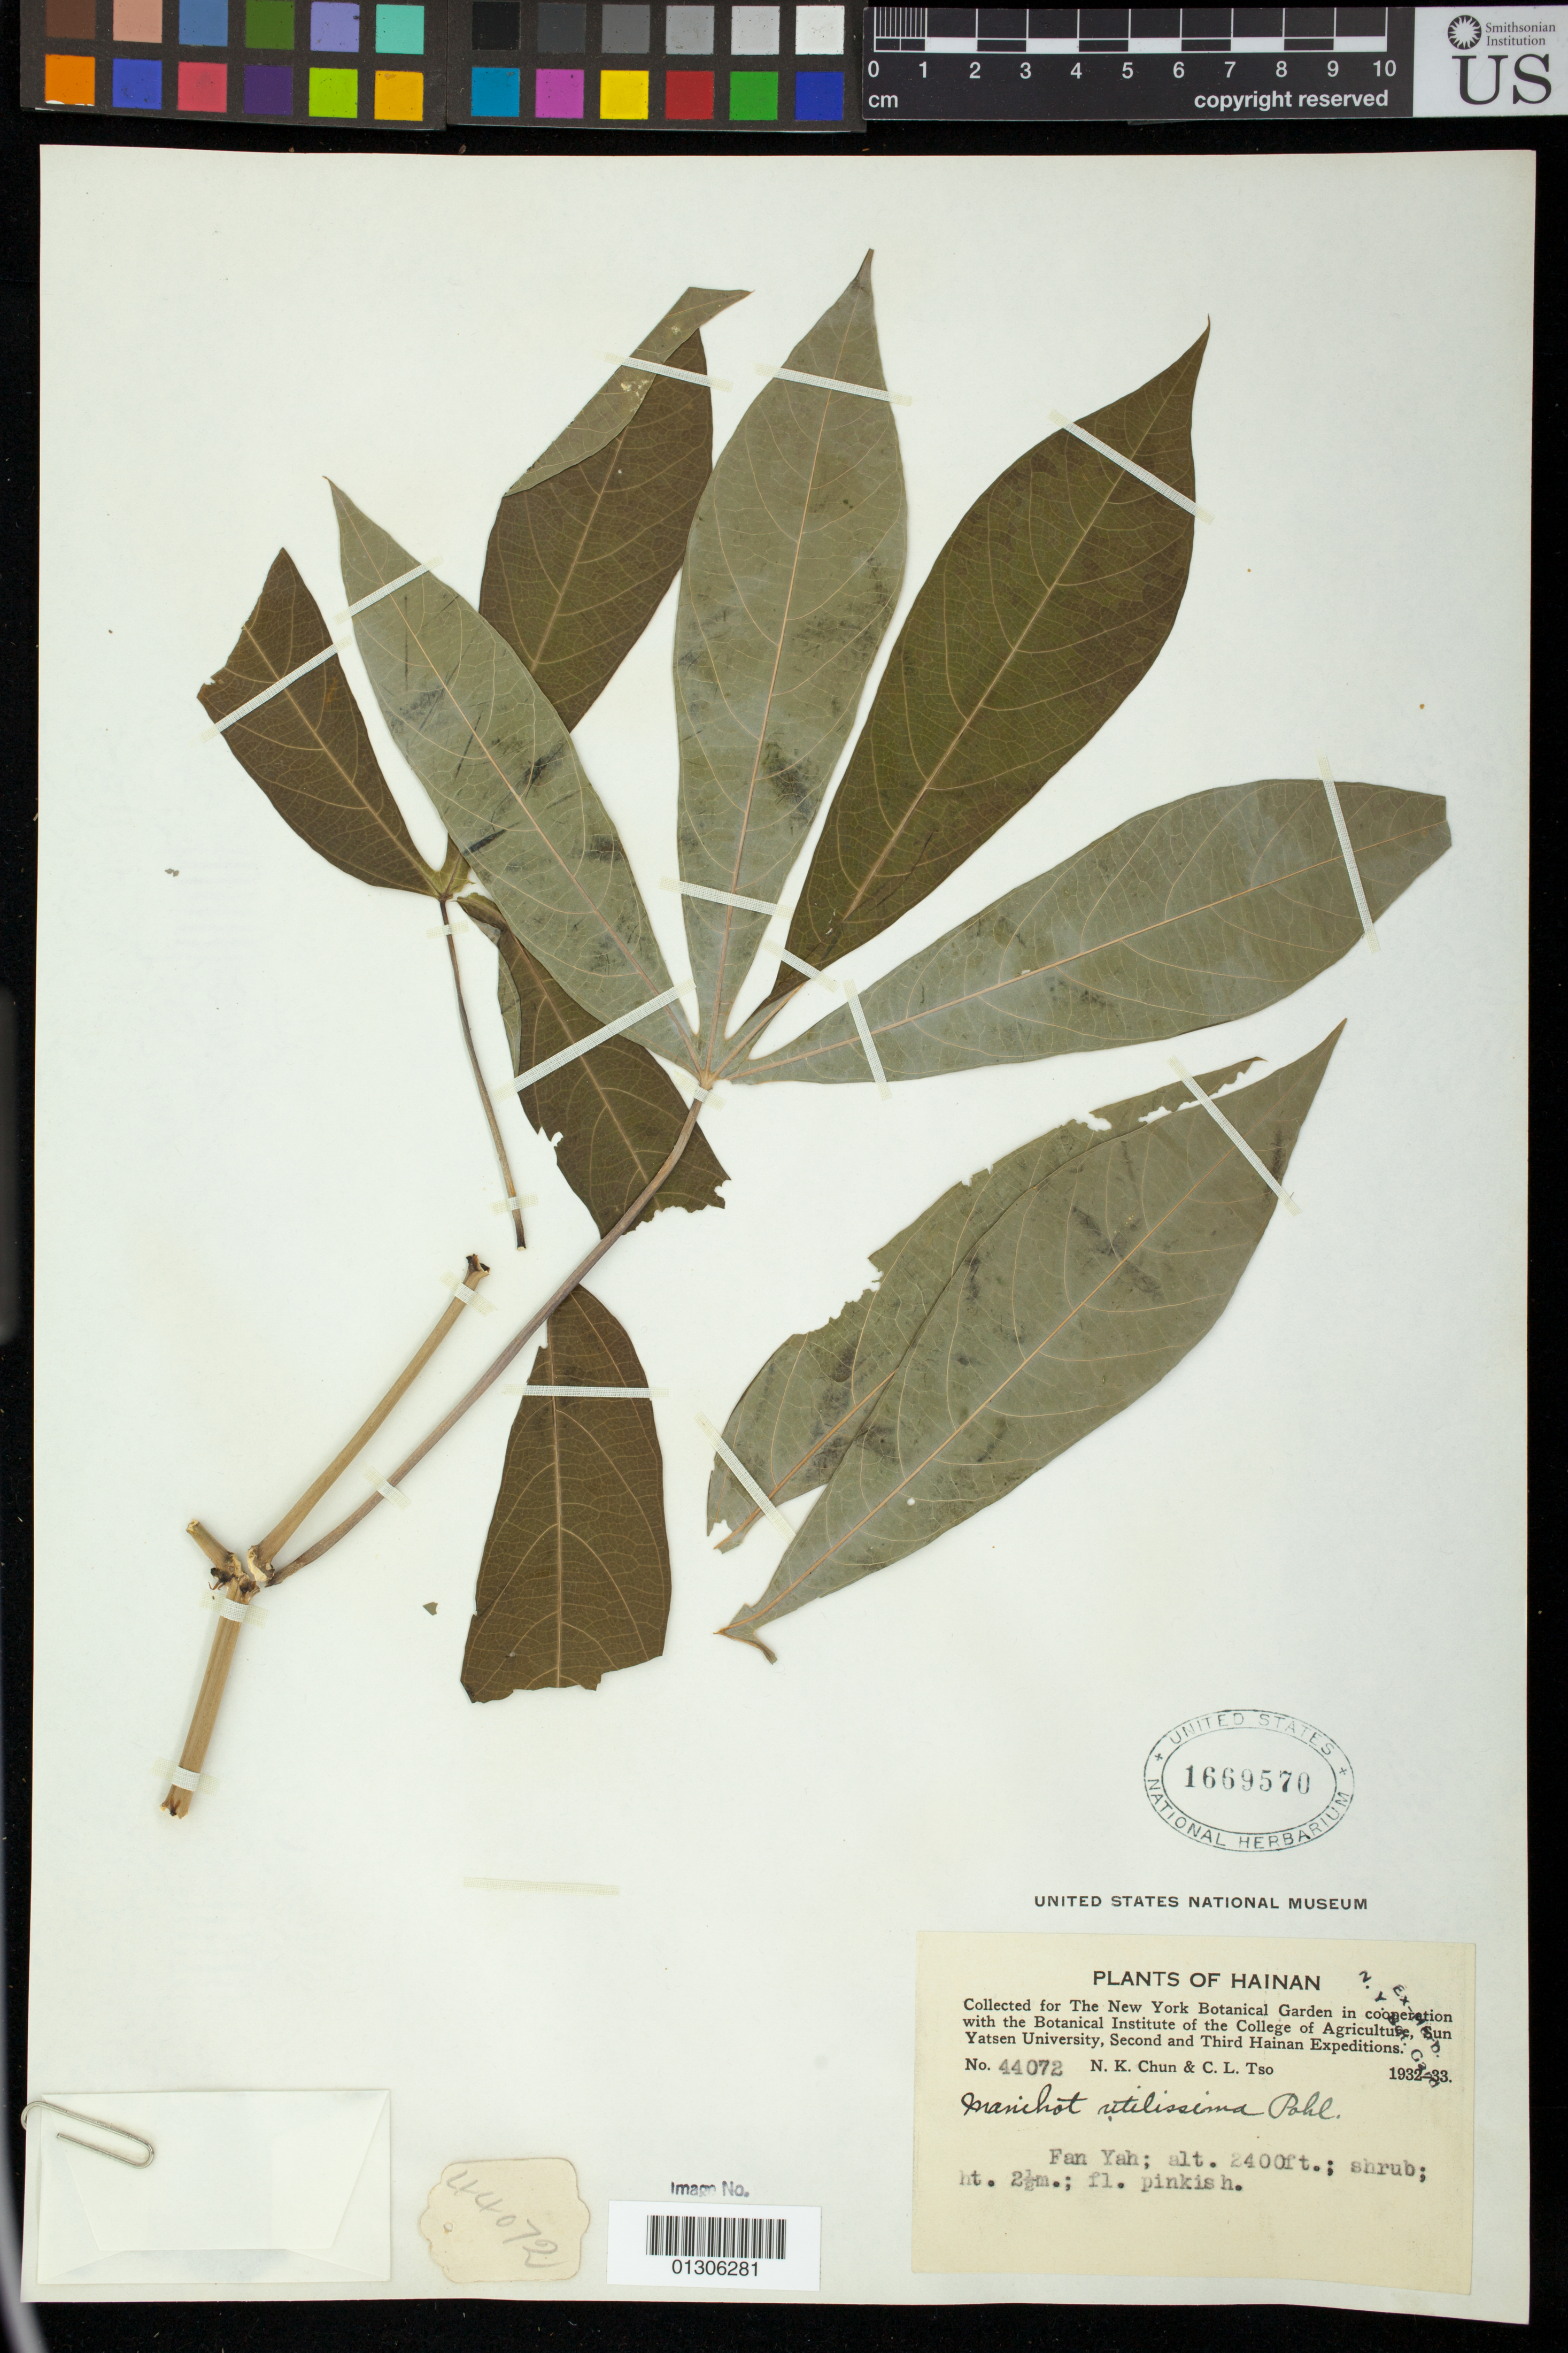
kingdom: Plantae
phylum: Tracheophyta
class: Magnoliopsida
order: Malpighiales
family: Euphorbiaceae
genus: Manihot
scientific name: Manihot esculenta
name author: Crantz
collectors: N. K. Chun & C. Tso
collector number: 44072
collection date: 1905-04-15/1933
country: China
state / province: Hainan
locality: Fan Yah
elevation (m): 732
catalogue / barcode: US 1669570